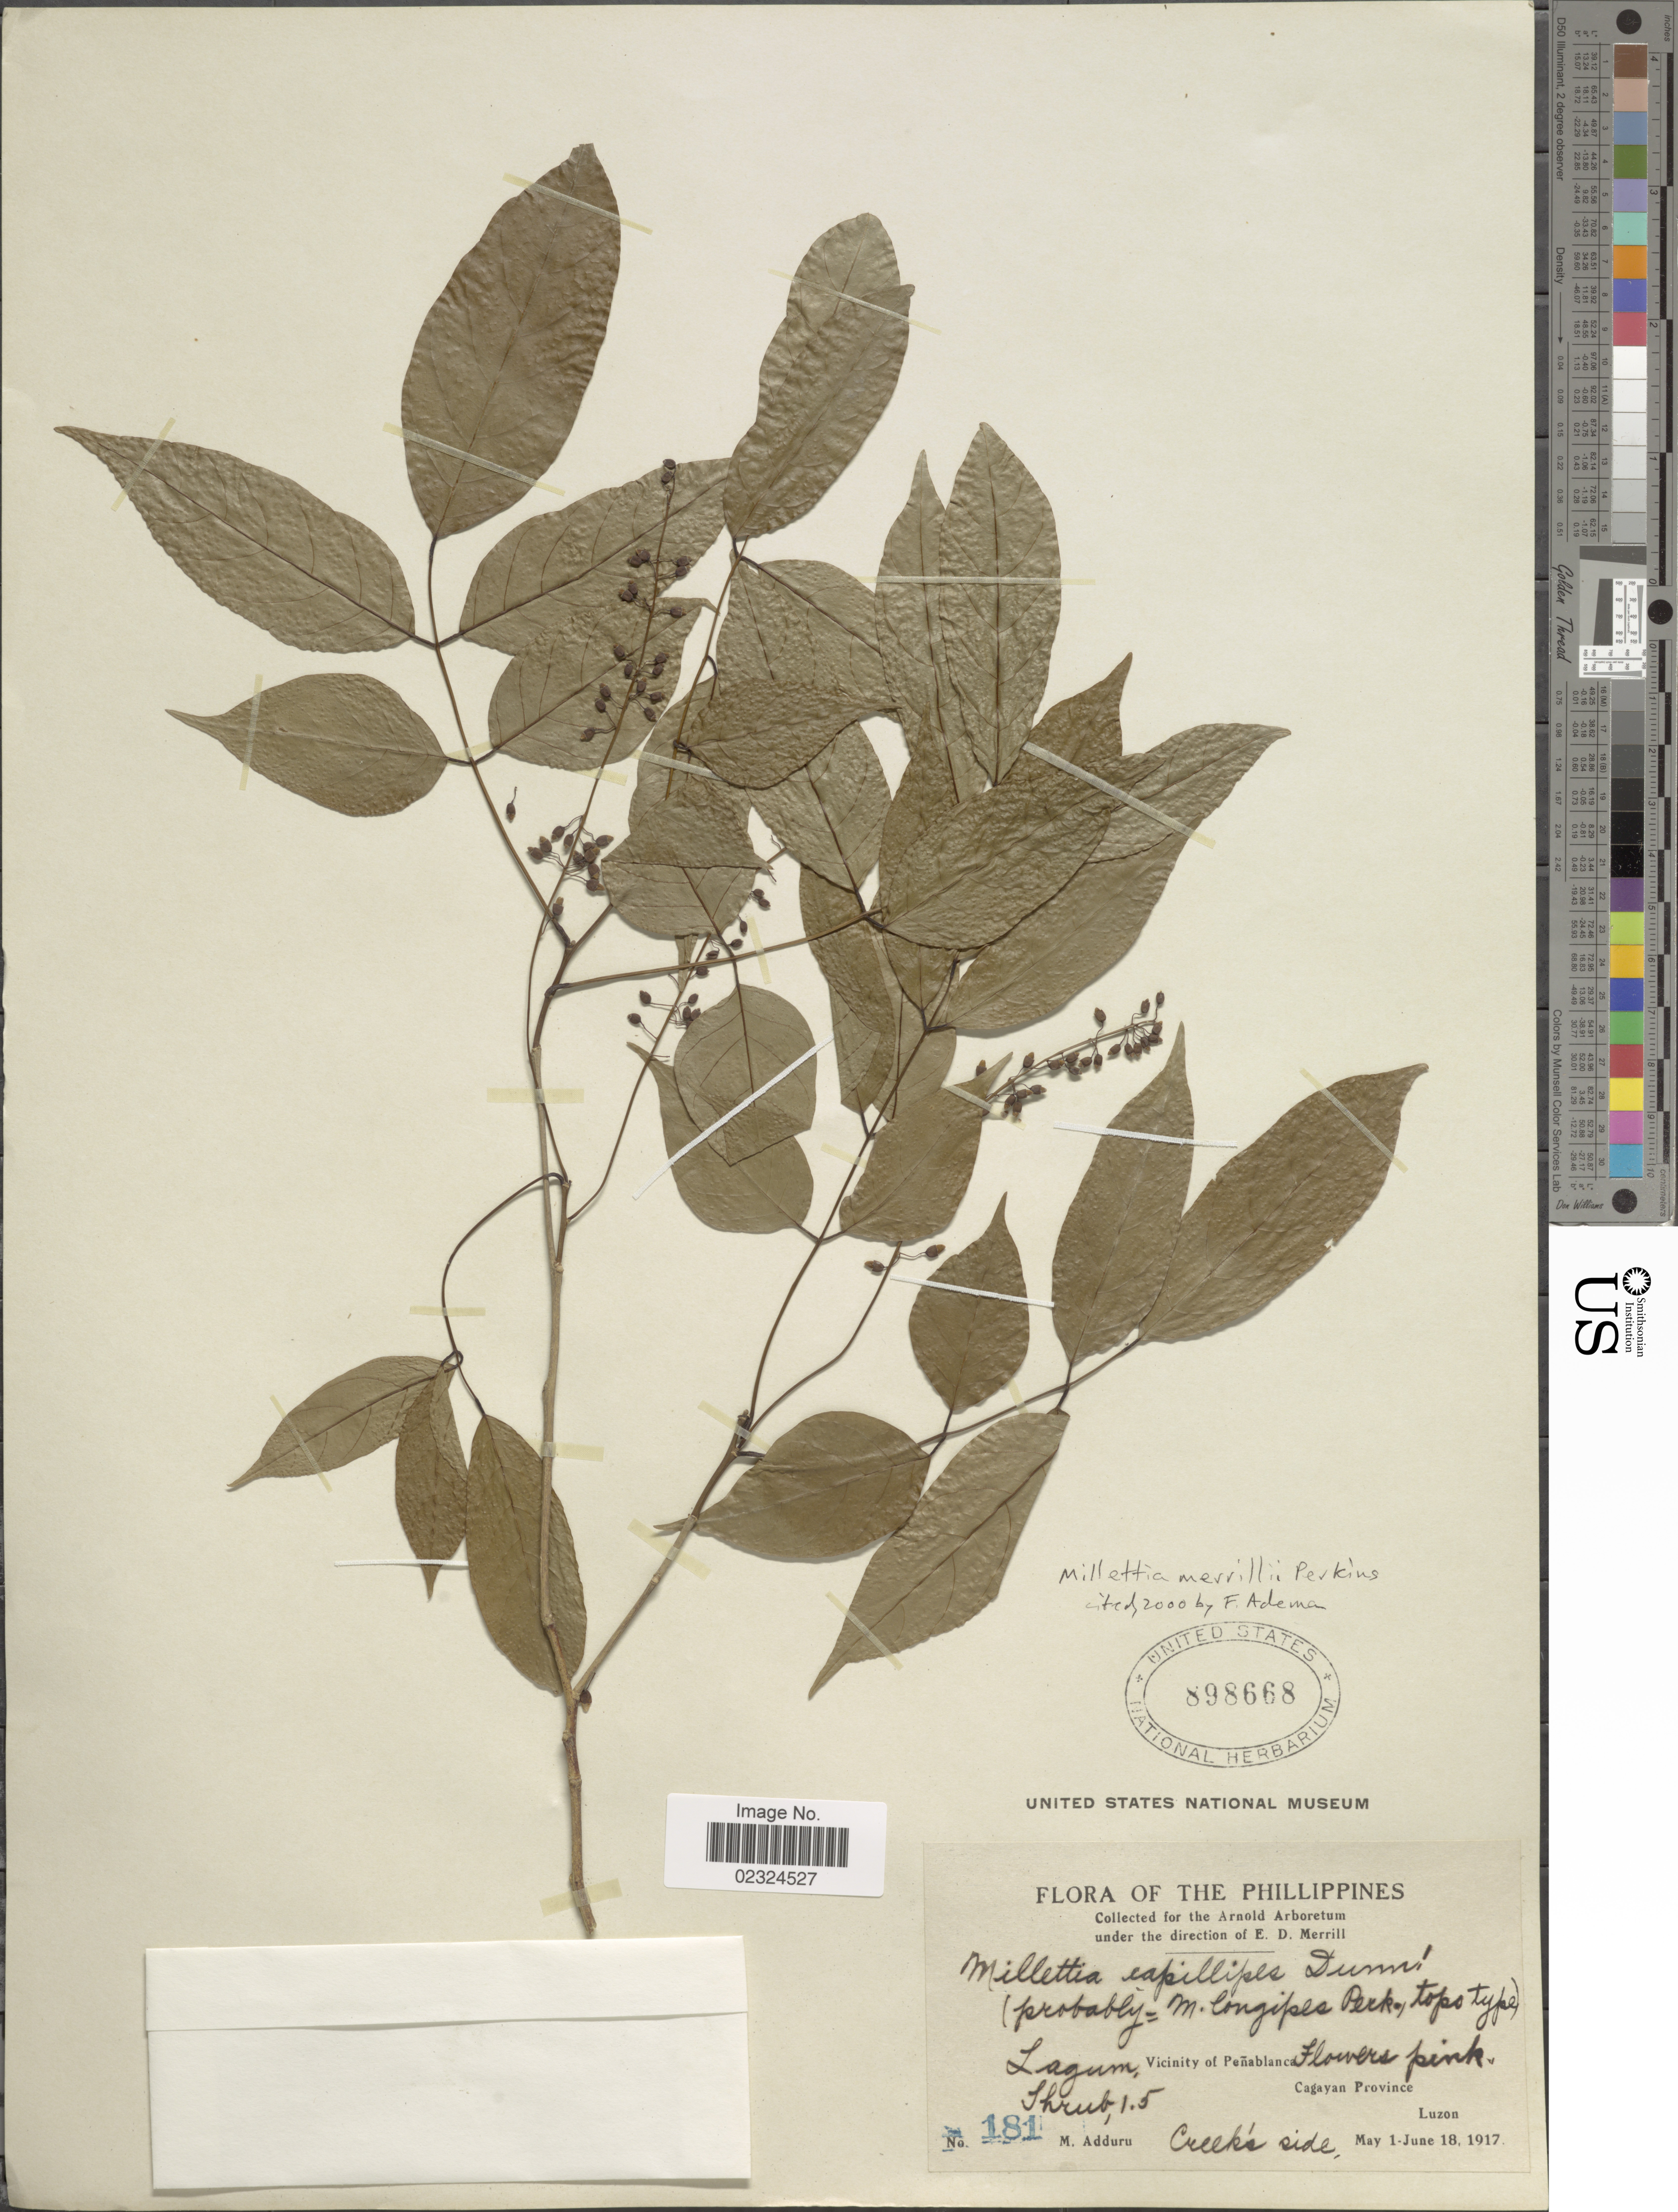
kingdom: Plantae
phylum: Tracheophyta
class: Magnoliopsida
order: Fabales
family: Fabaceae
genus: Millettia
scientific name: Millettia merrillii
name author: Perkins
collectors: M. Adduru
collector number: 181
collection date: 1917-05-01/1917-06-18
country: Philippines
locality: Vicinity of Penablanca. Cagayan Province, Luzon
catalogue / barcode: US 898668